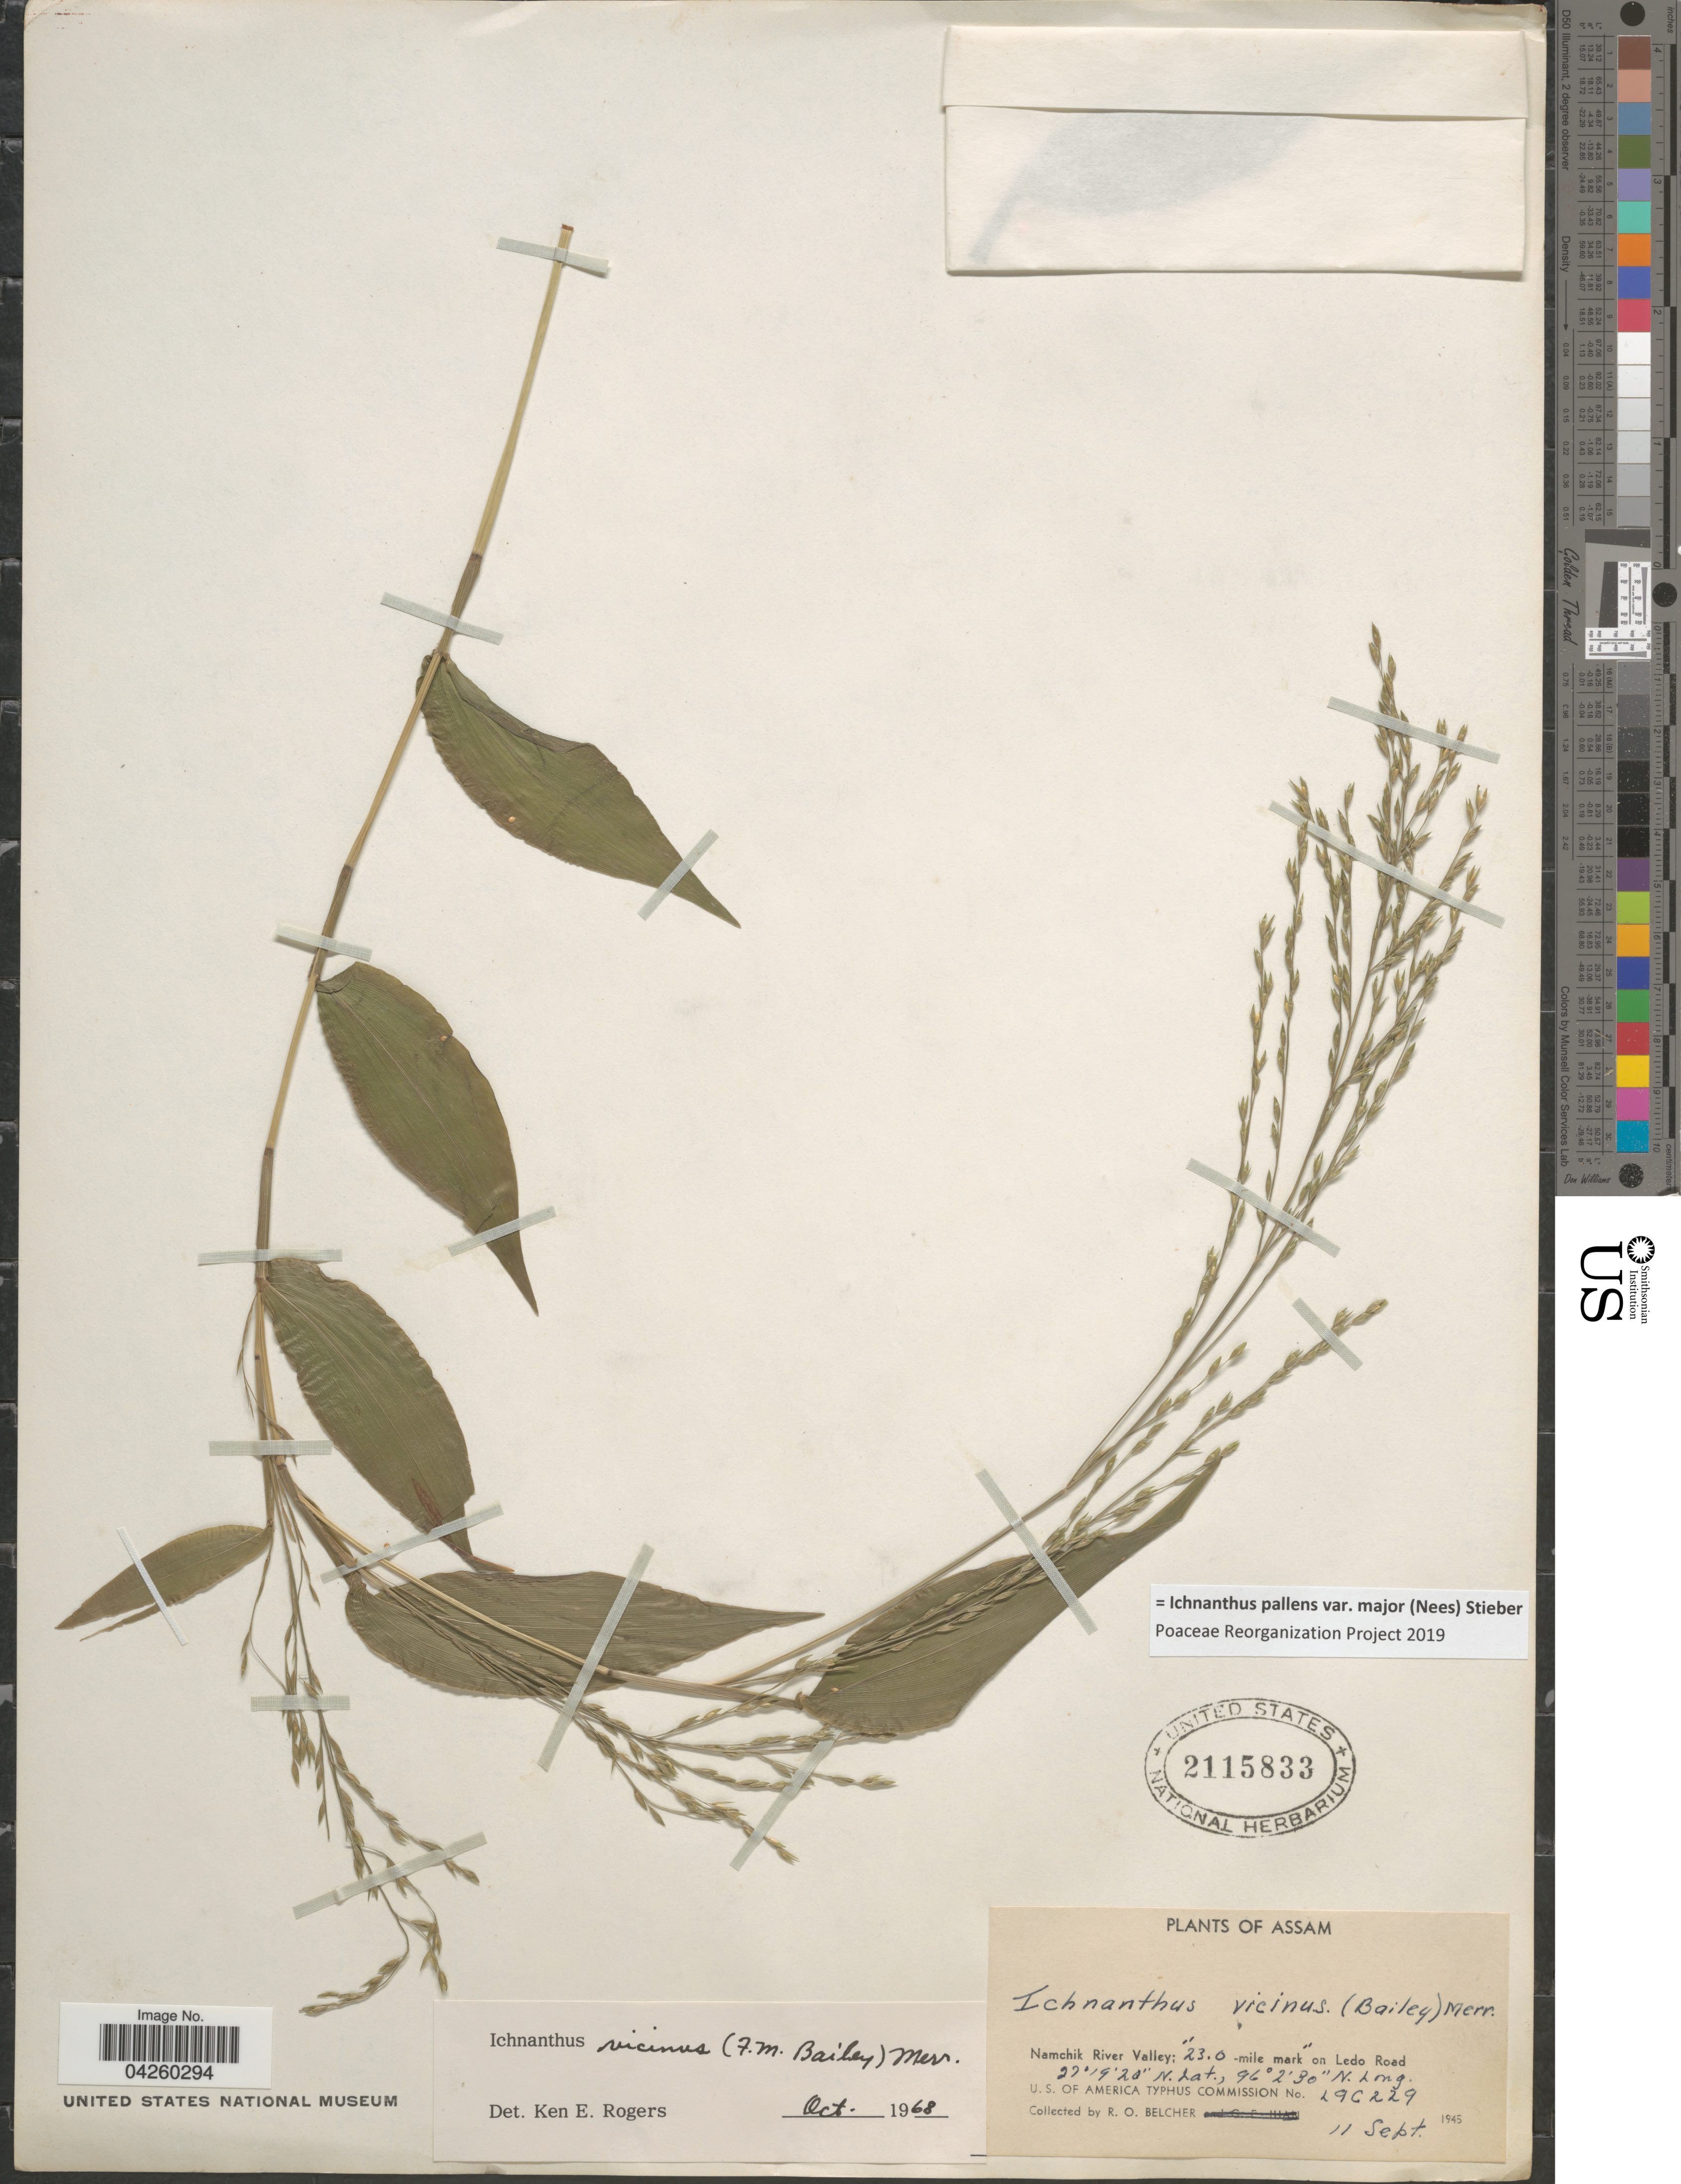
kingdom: Plantae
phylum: Tracheophyta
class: Liliopsida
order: Poales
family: Poaceae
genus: Ichnanthus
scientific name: Ichnanthus pallens var. major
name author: (Nees) Stieber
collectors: R. Belcher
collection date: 1945-09-11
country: India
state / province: Assam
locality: Namchik River Valley; "23.0- mile mark" on Ledo Road. L9C229.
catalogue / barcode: US 2115833